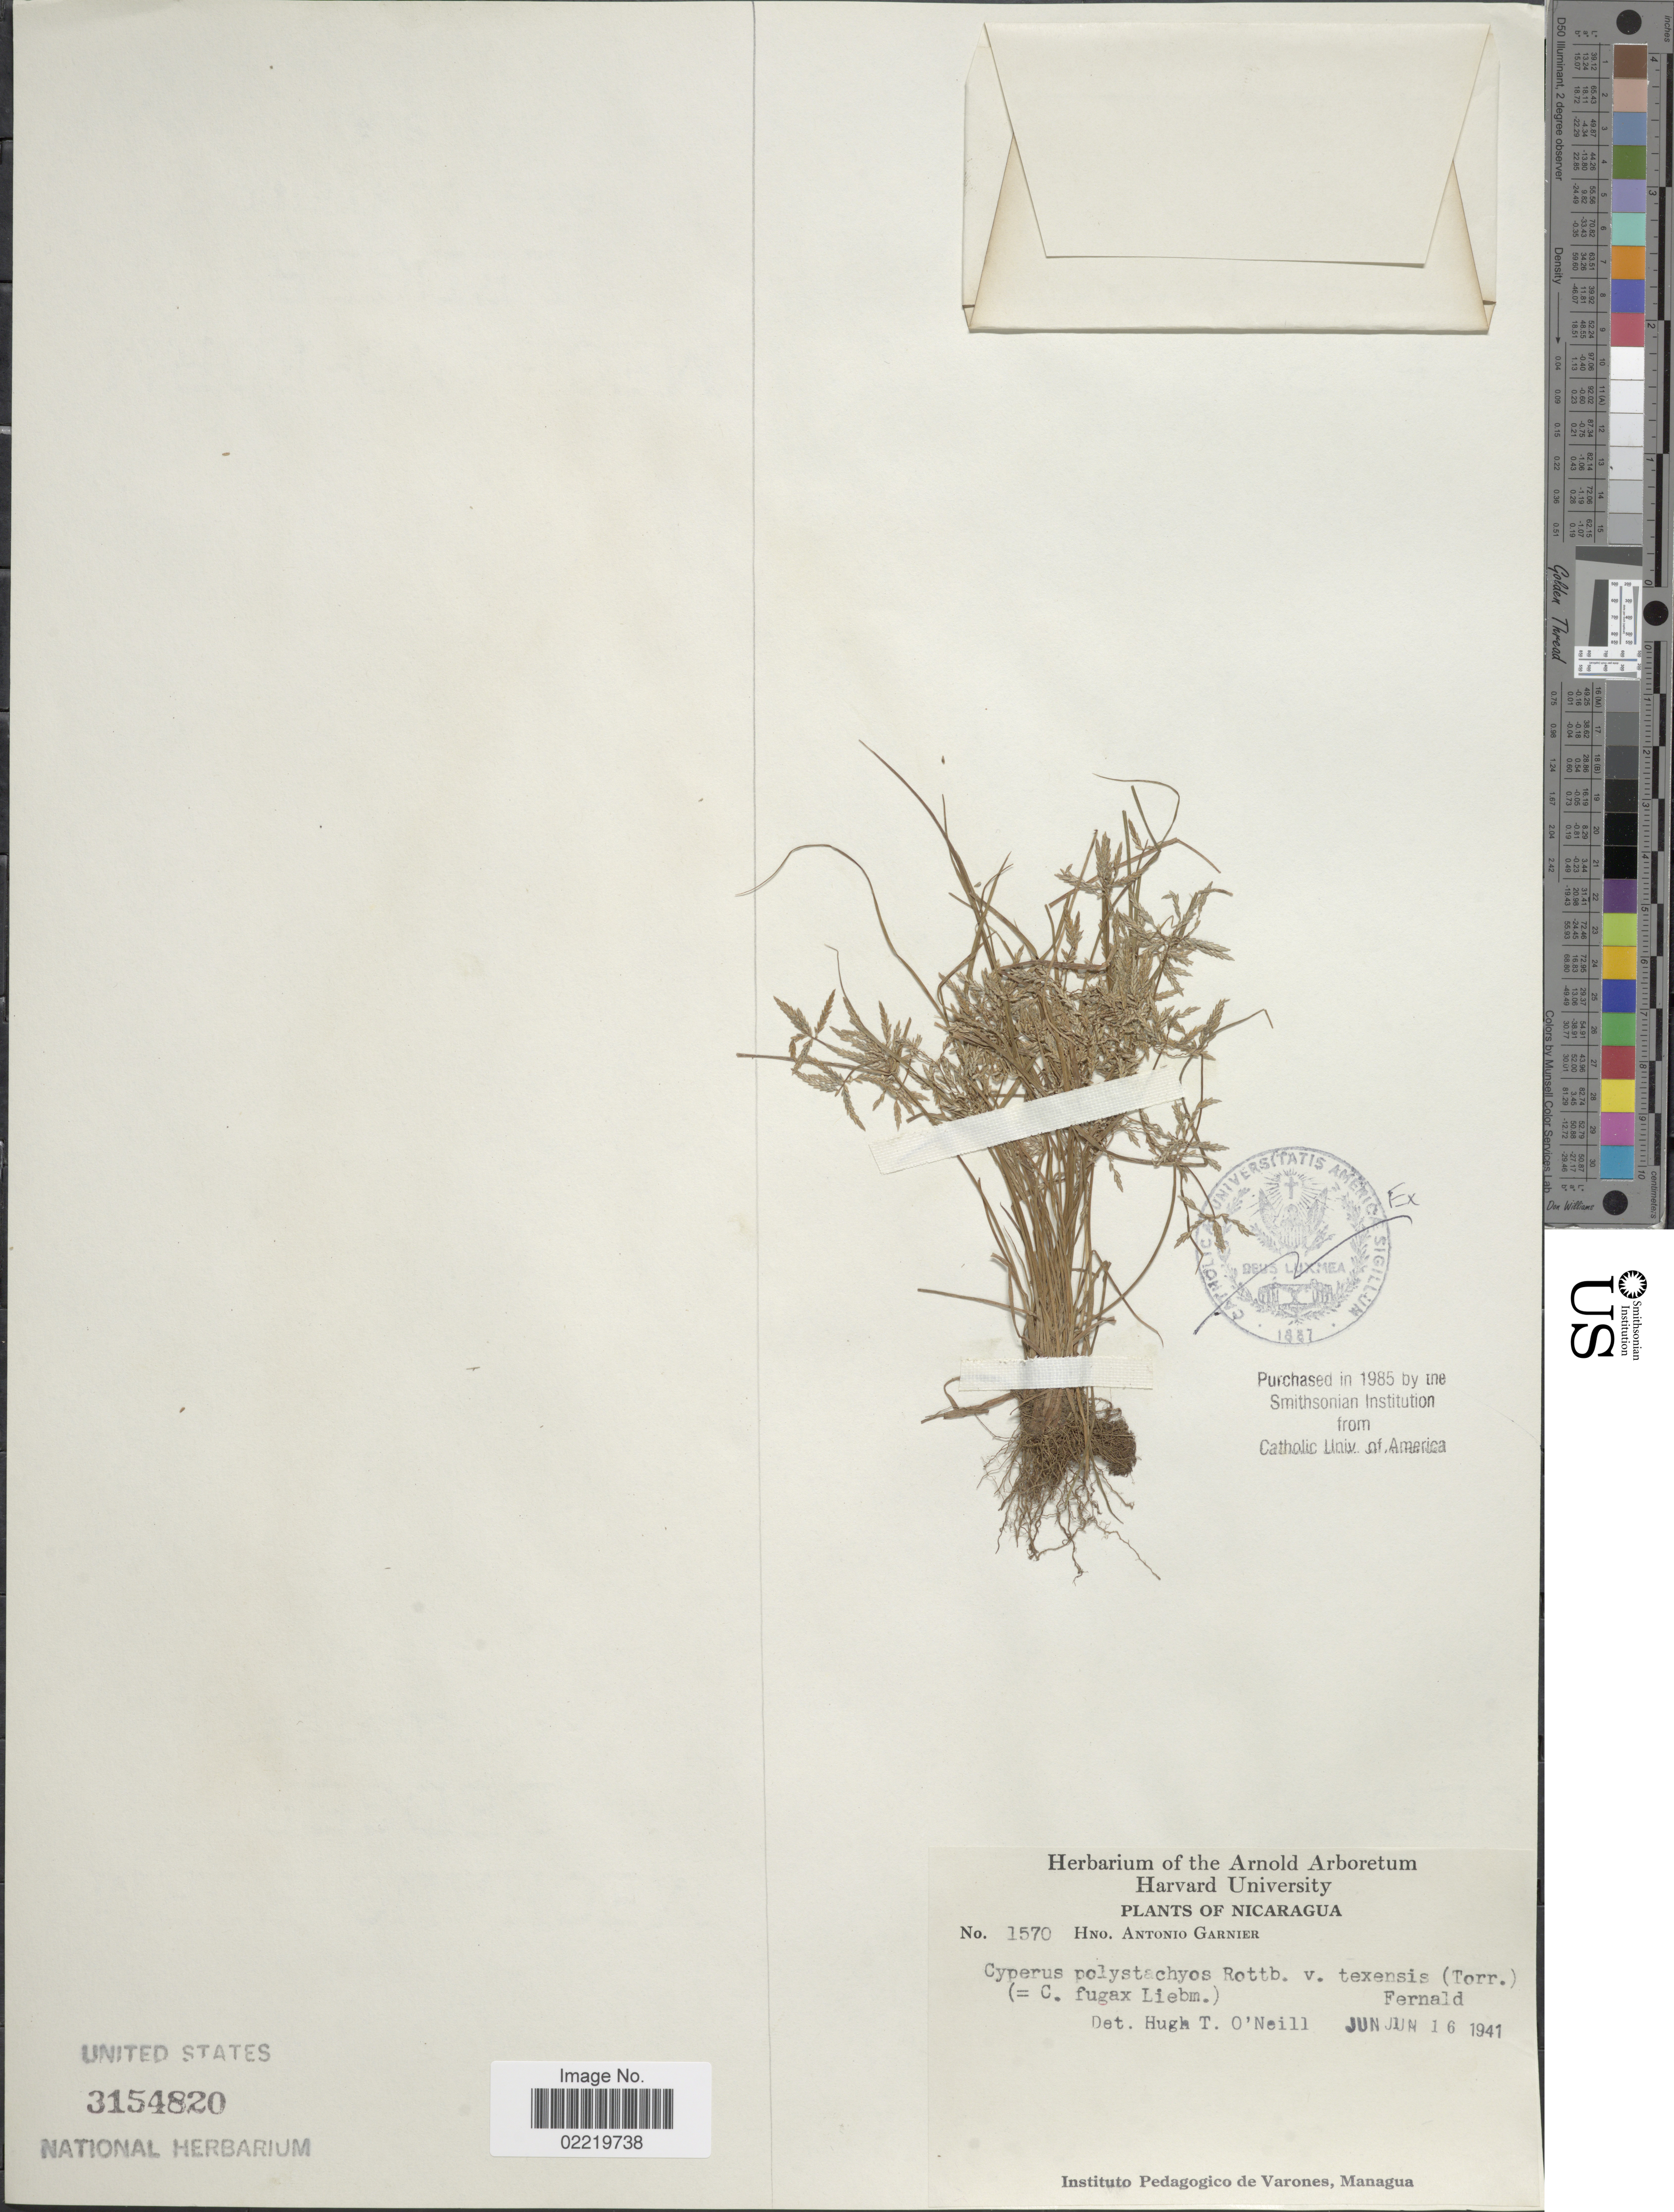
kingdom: Plantae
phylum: Tracheophyta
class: Liliopsida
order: Poales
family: Cyperaceae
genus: Cyperus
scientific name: Cyperus polystachyos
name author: Rottb.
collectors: Bro. A. Garnier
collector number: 1570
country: Nicaragua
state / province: Managua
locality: Instituto Pedagogico de Varones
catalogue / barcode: US 3154820